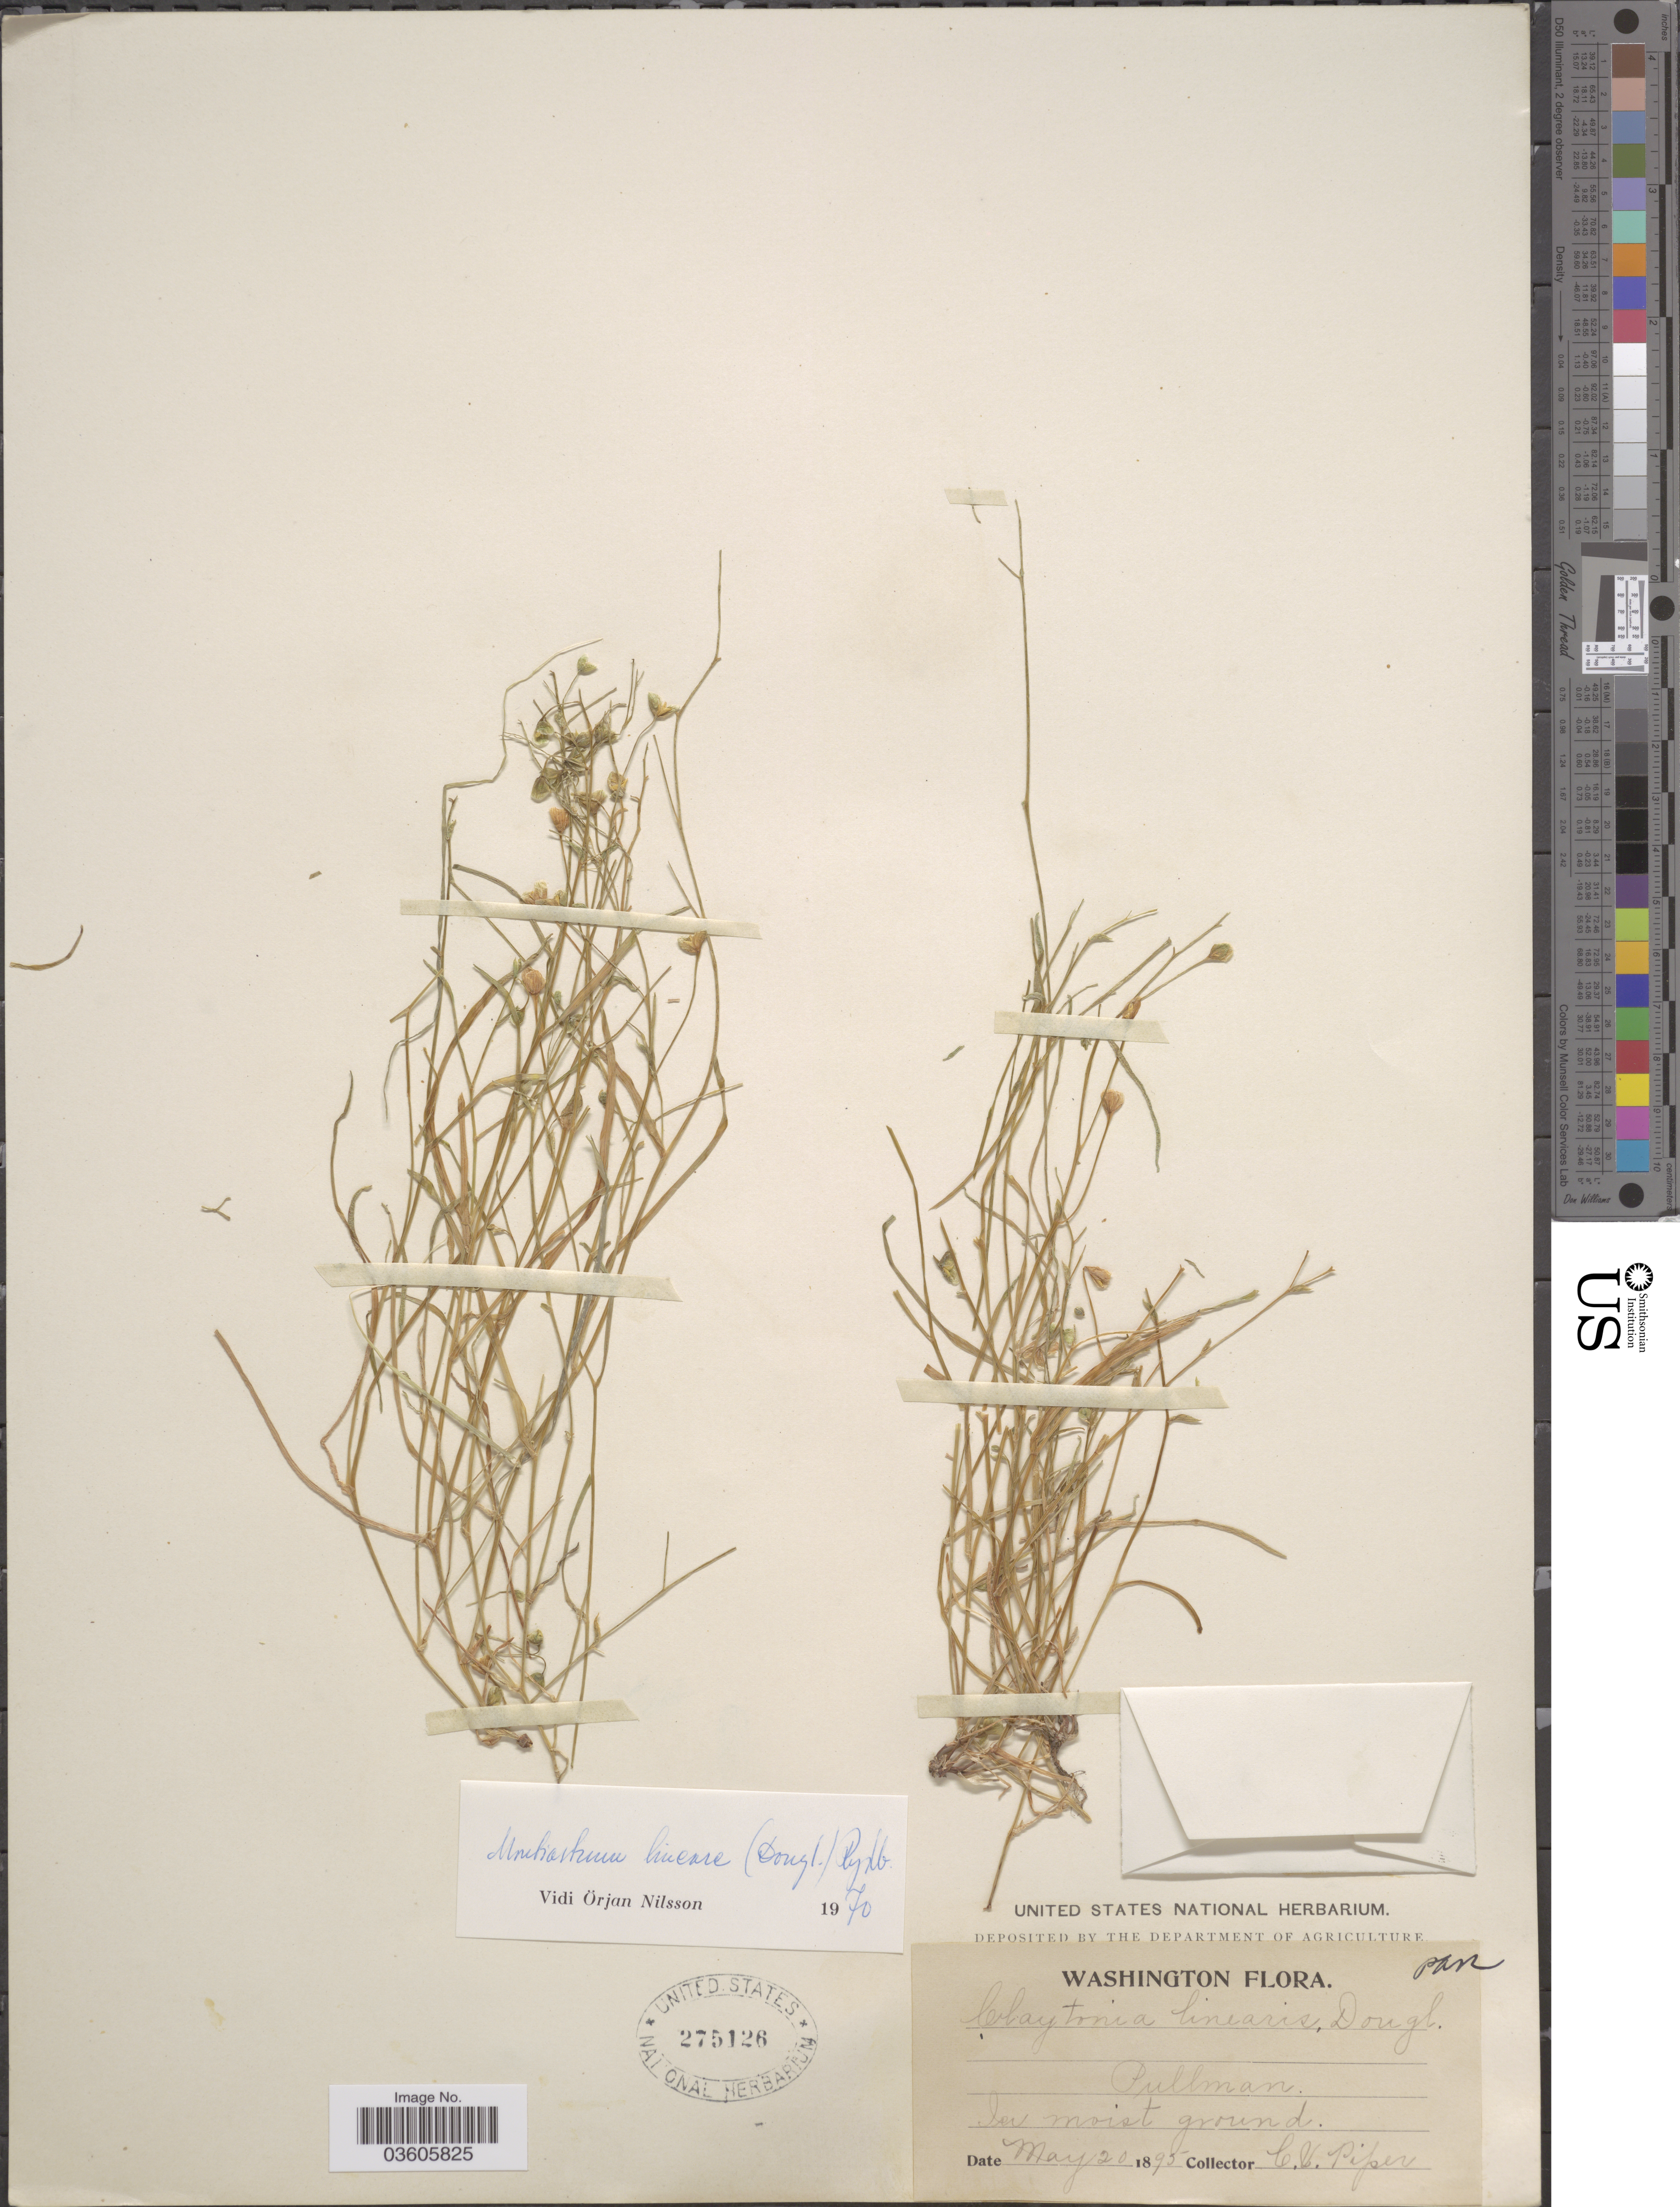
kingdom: Plantae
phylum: Tracheophyta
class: Magnoliopsida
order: Caryophyllales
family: Montiaceae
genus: Montia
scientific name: Montia linearis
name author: (Douglas) Greene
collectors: C. V. Piper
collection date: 1895-05-20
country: United States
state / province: Washington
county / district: Whitman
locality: Pullman.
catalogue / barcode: US 275126